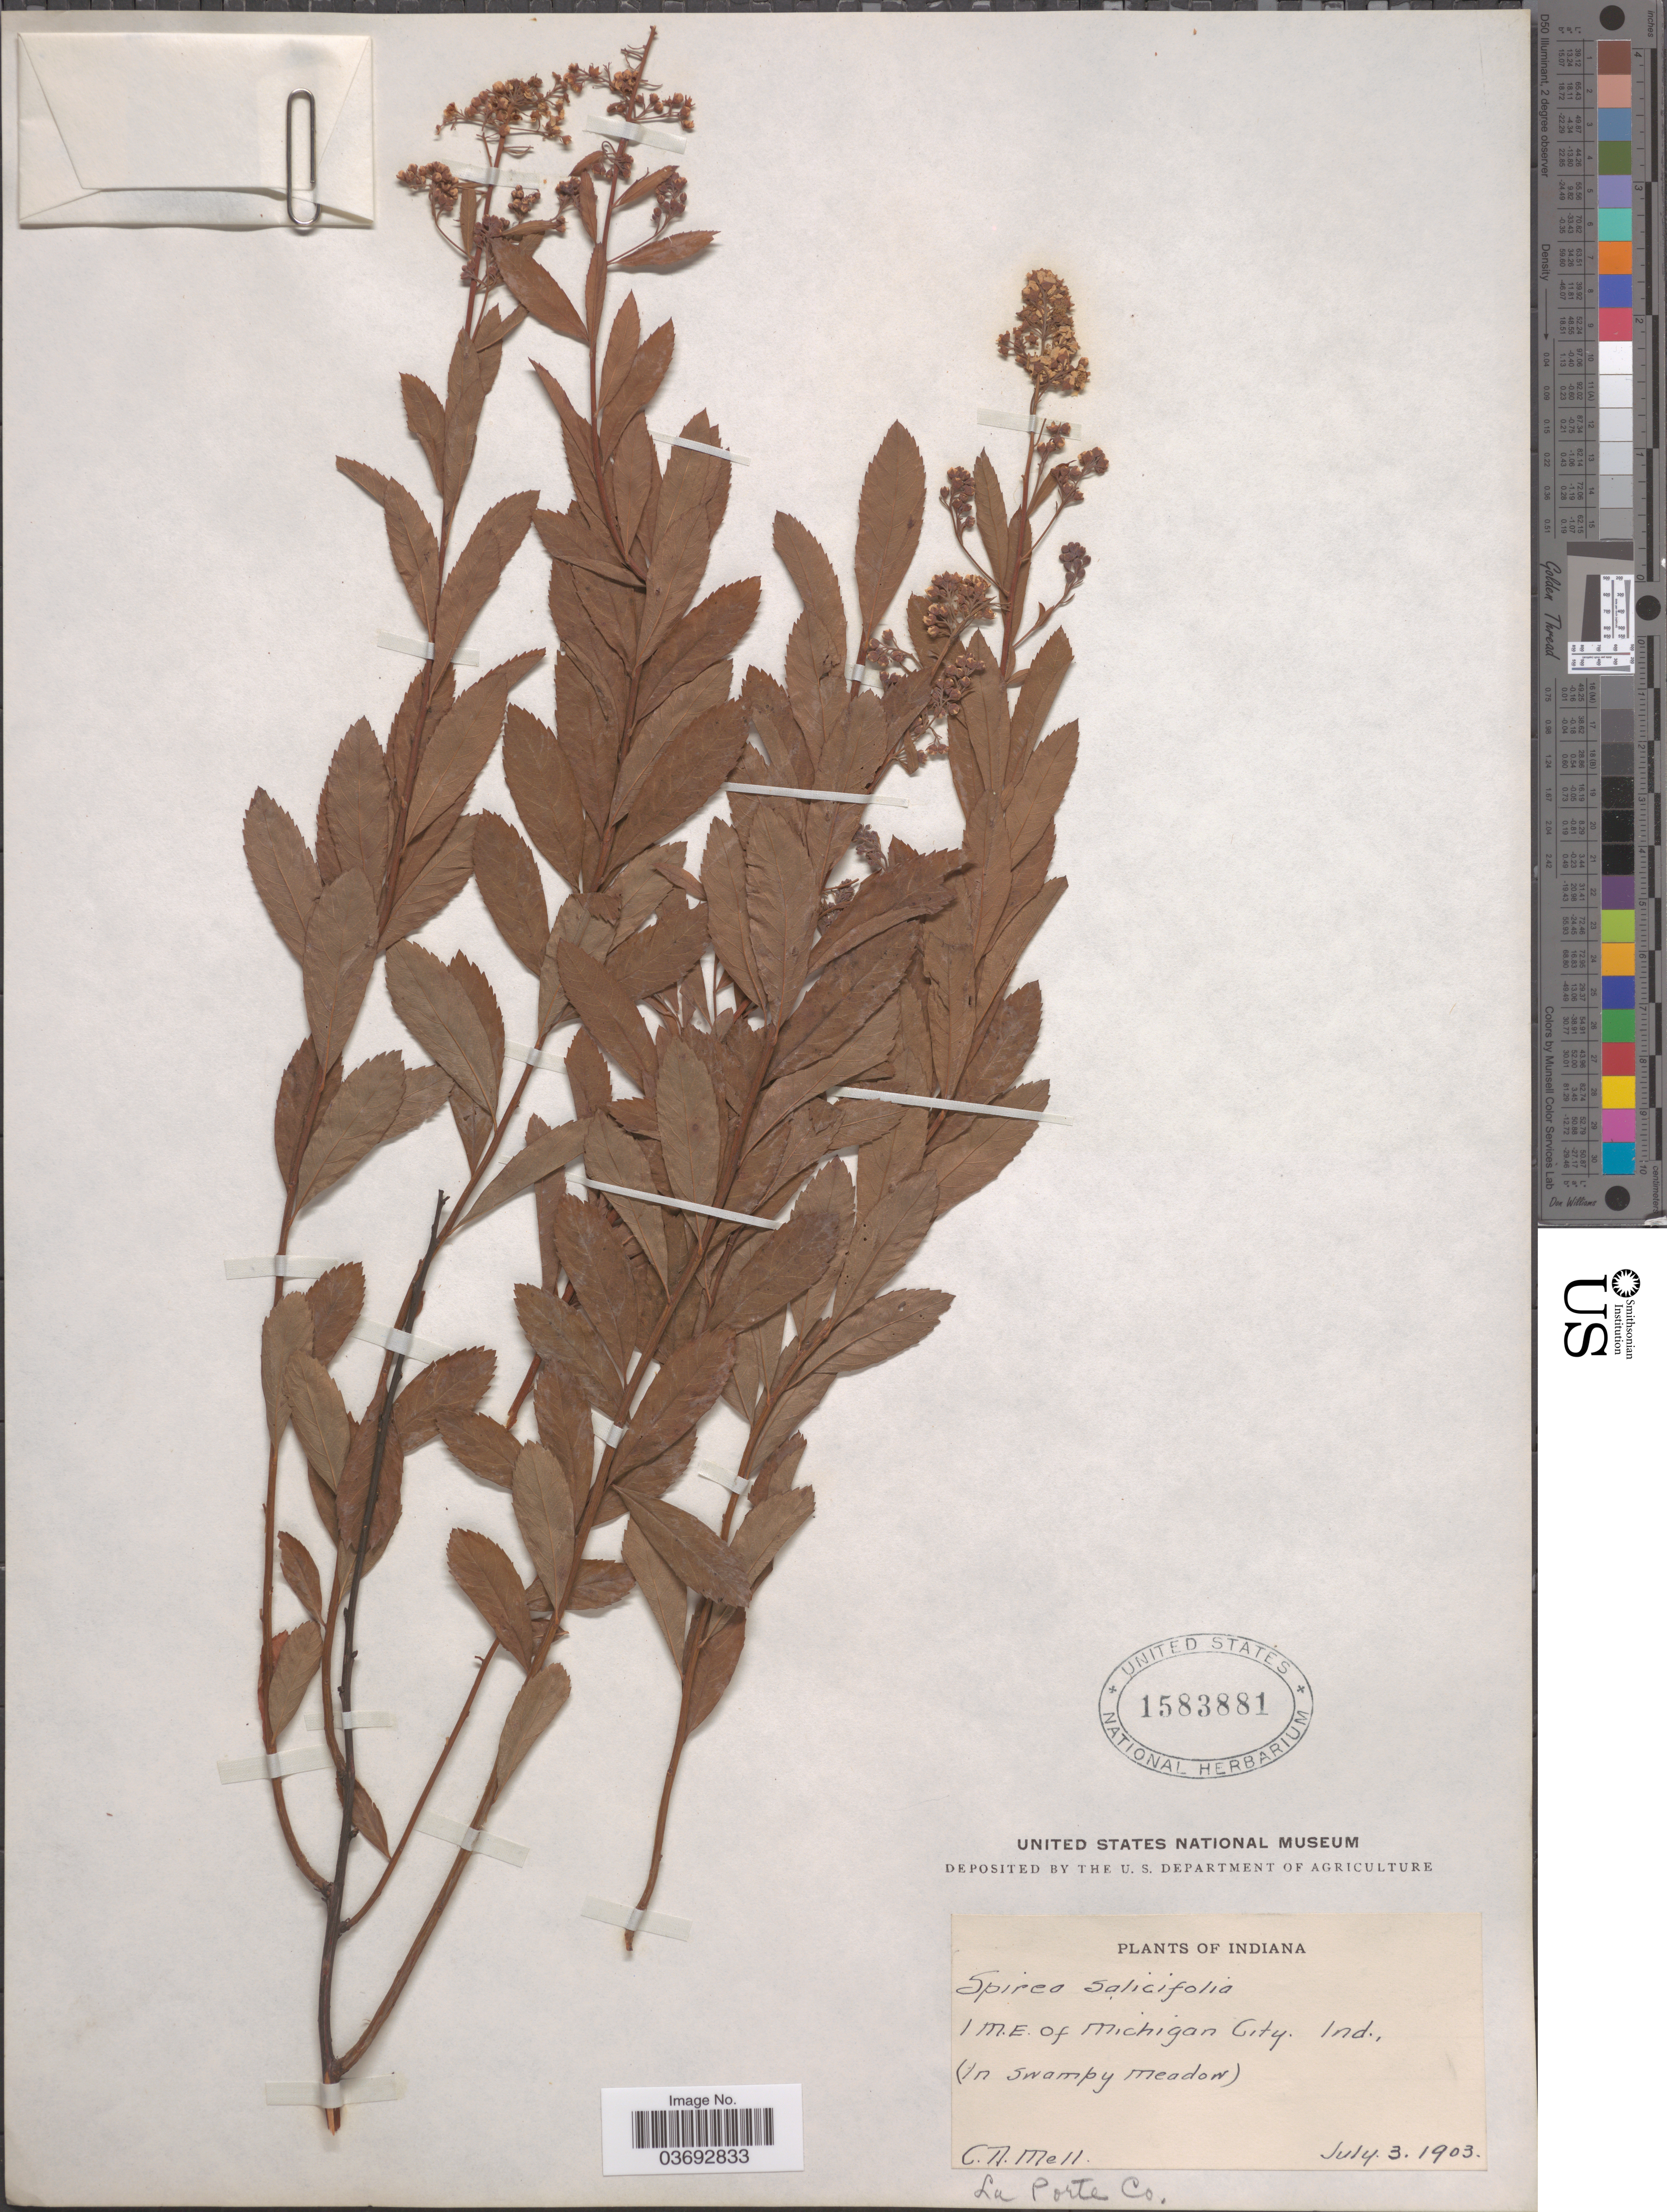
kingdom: Plantae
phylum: Tracheophyta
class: Magnoliopsida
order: Rosales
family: Rosaceae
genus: Spiraea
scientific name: Spiraea salicifolia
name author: L.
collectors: C. D. Mell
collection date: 1903-07-03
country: United States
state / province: Indiana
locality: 1 m. E. of Michigan City. La Porte Co.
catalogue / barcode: US 1583881